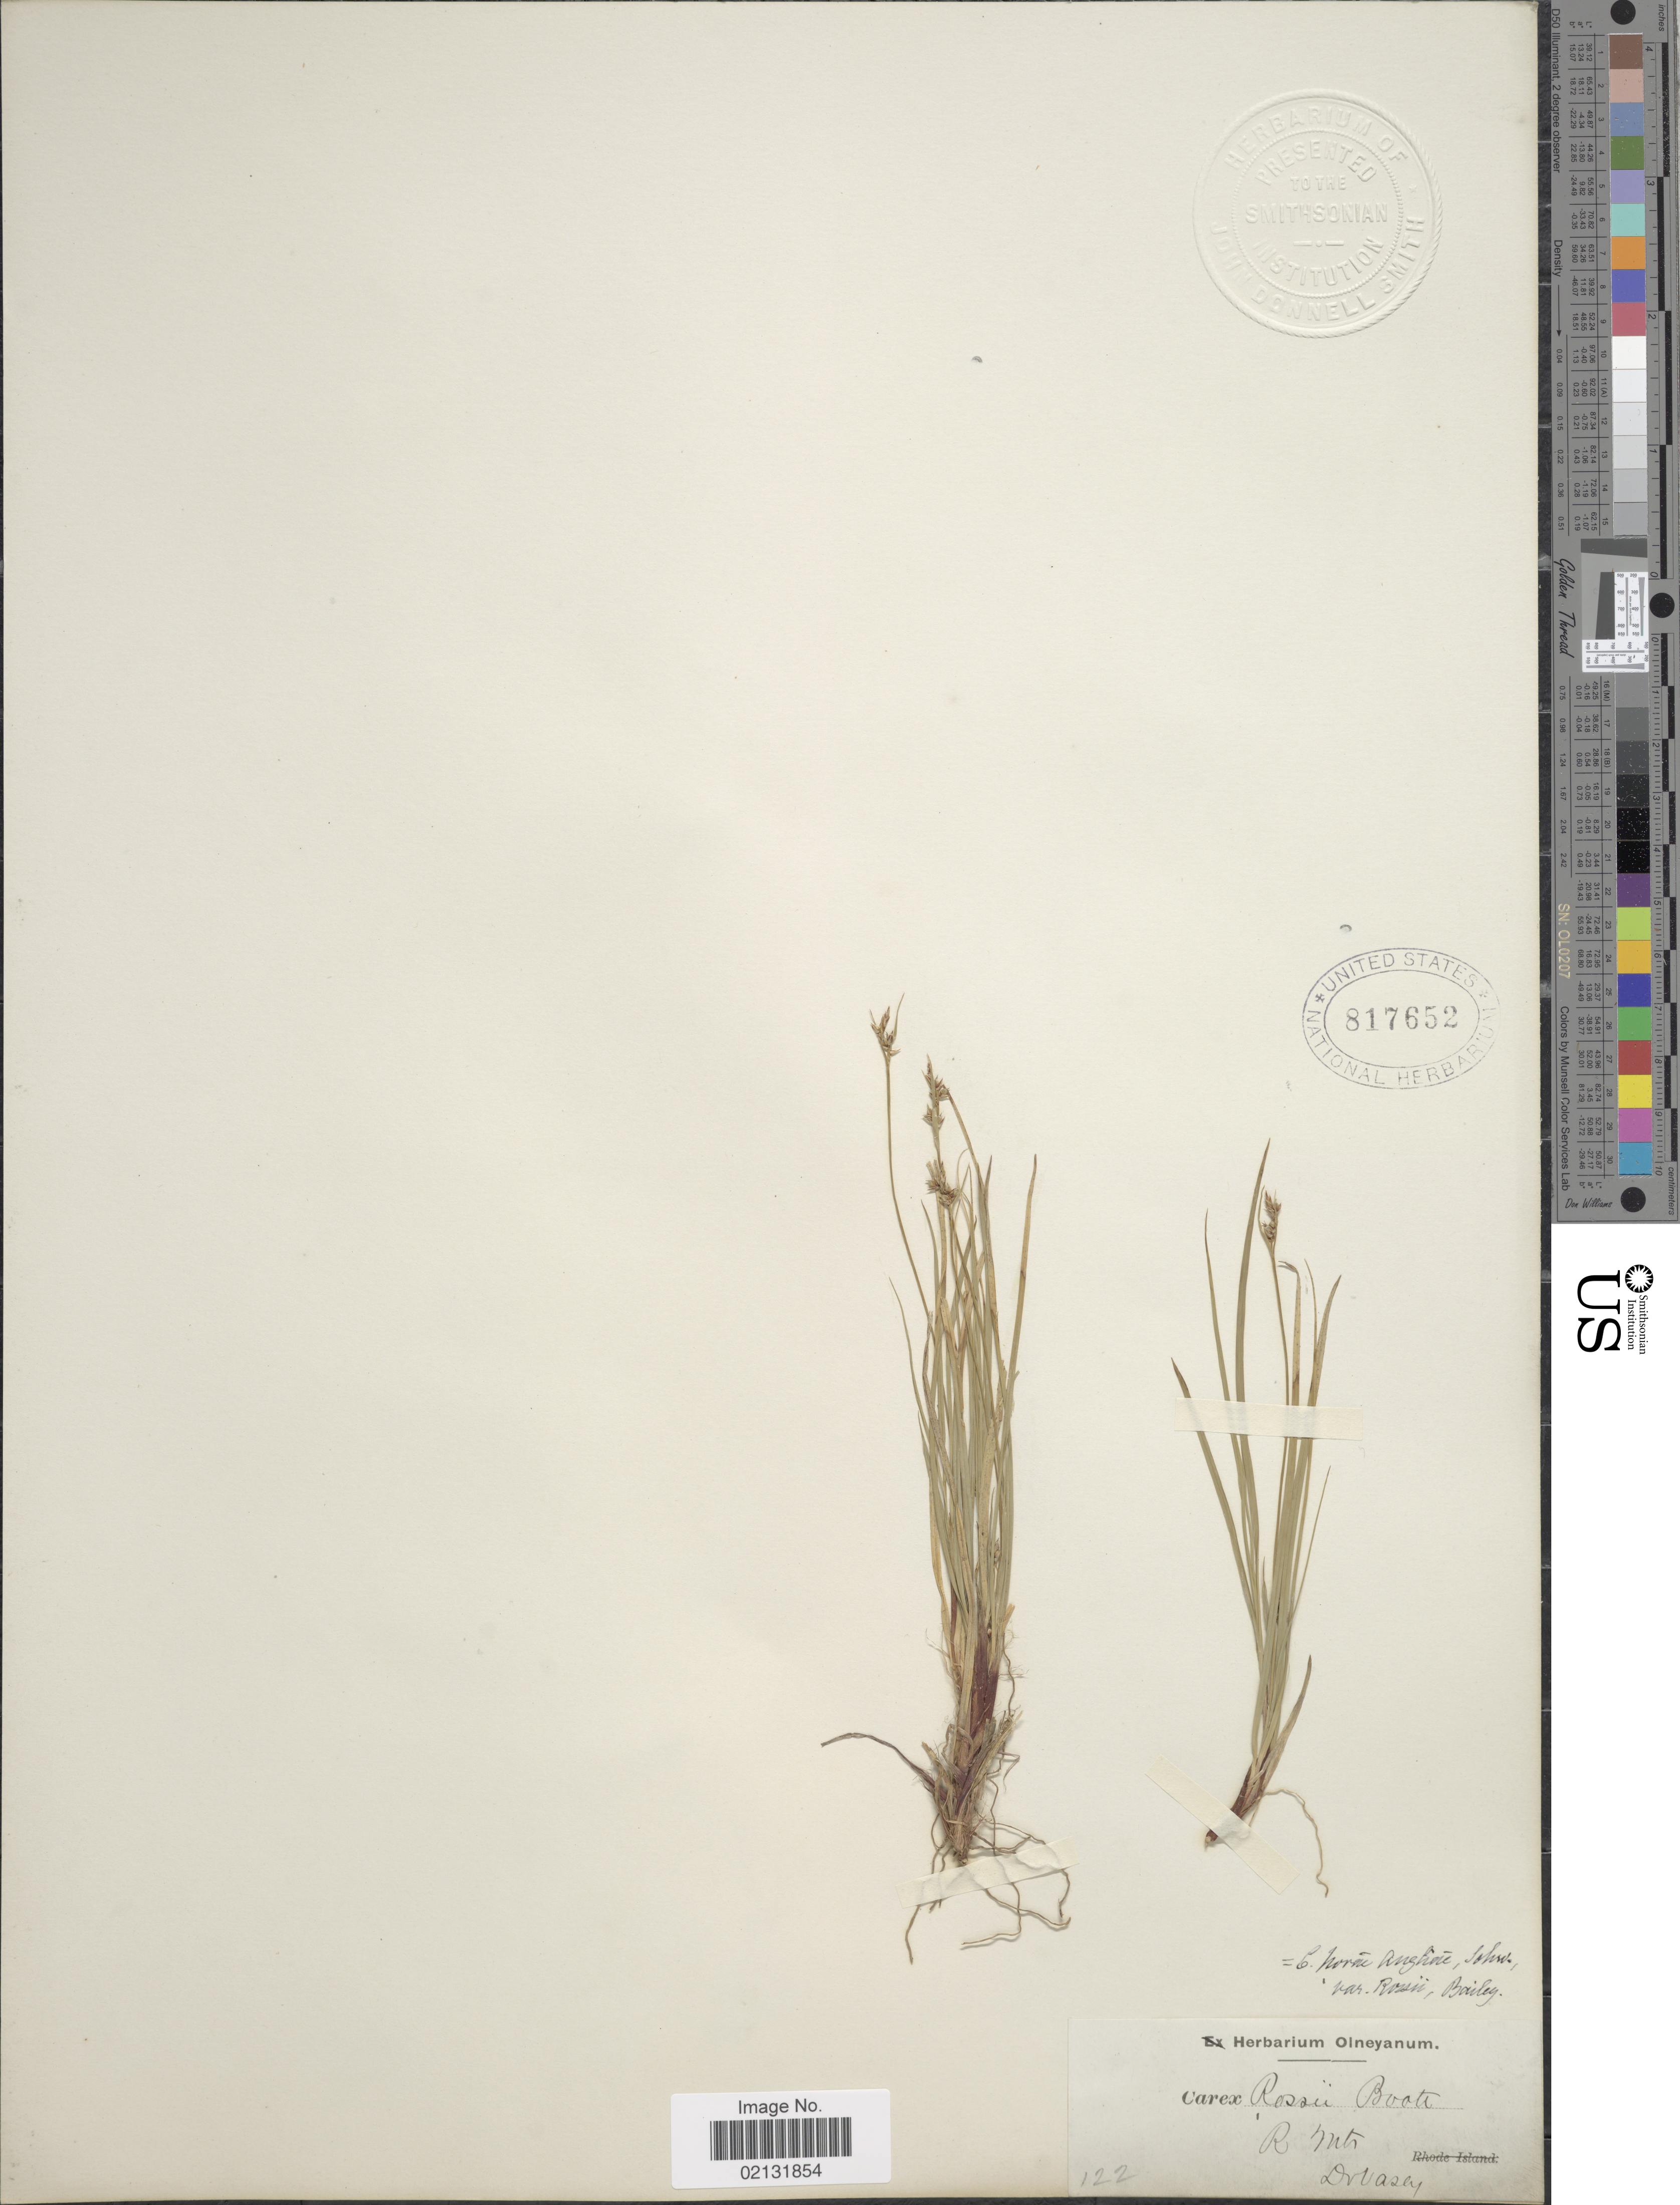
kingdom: Plantae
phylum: Tracheophyta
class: Liliopsida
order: Poales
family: Cyperaceae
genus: Carex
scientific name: Carex rossii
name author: Boott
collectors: Vasey, --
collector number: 122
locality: R Mts.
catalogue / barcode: US 817652